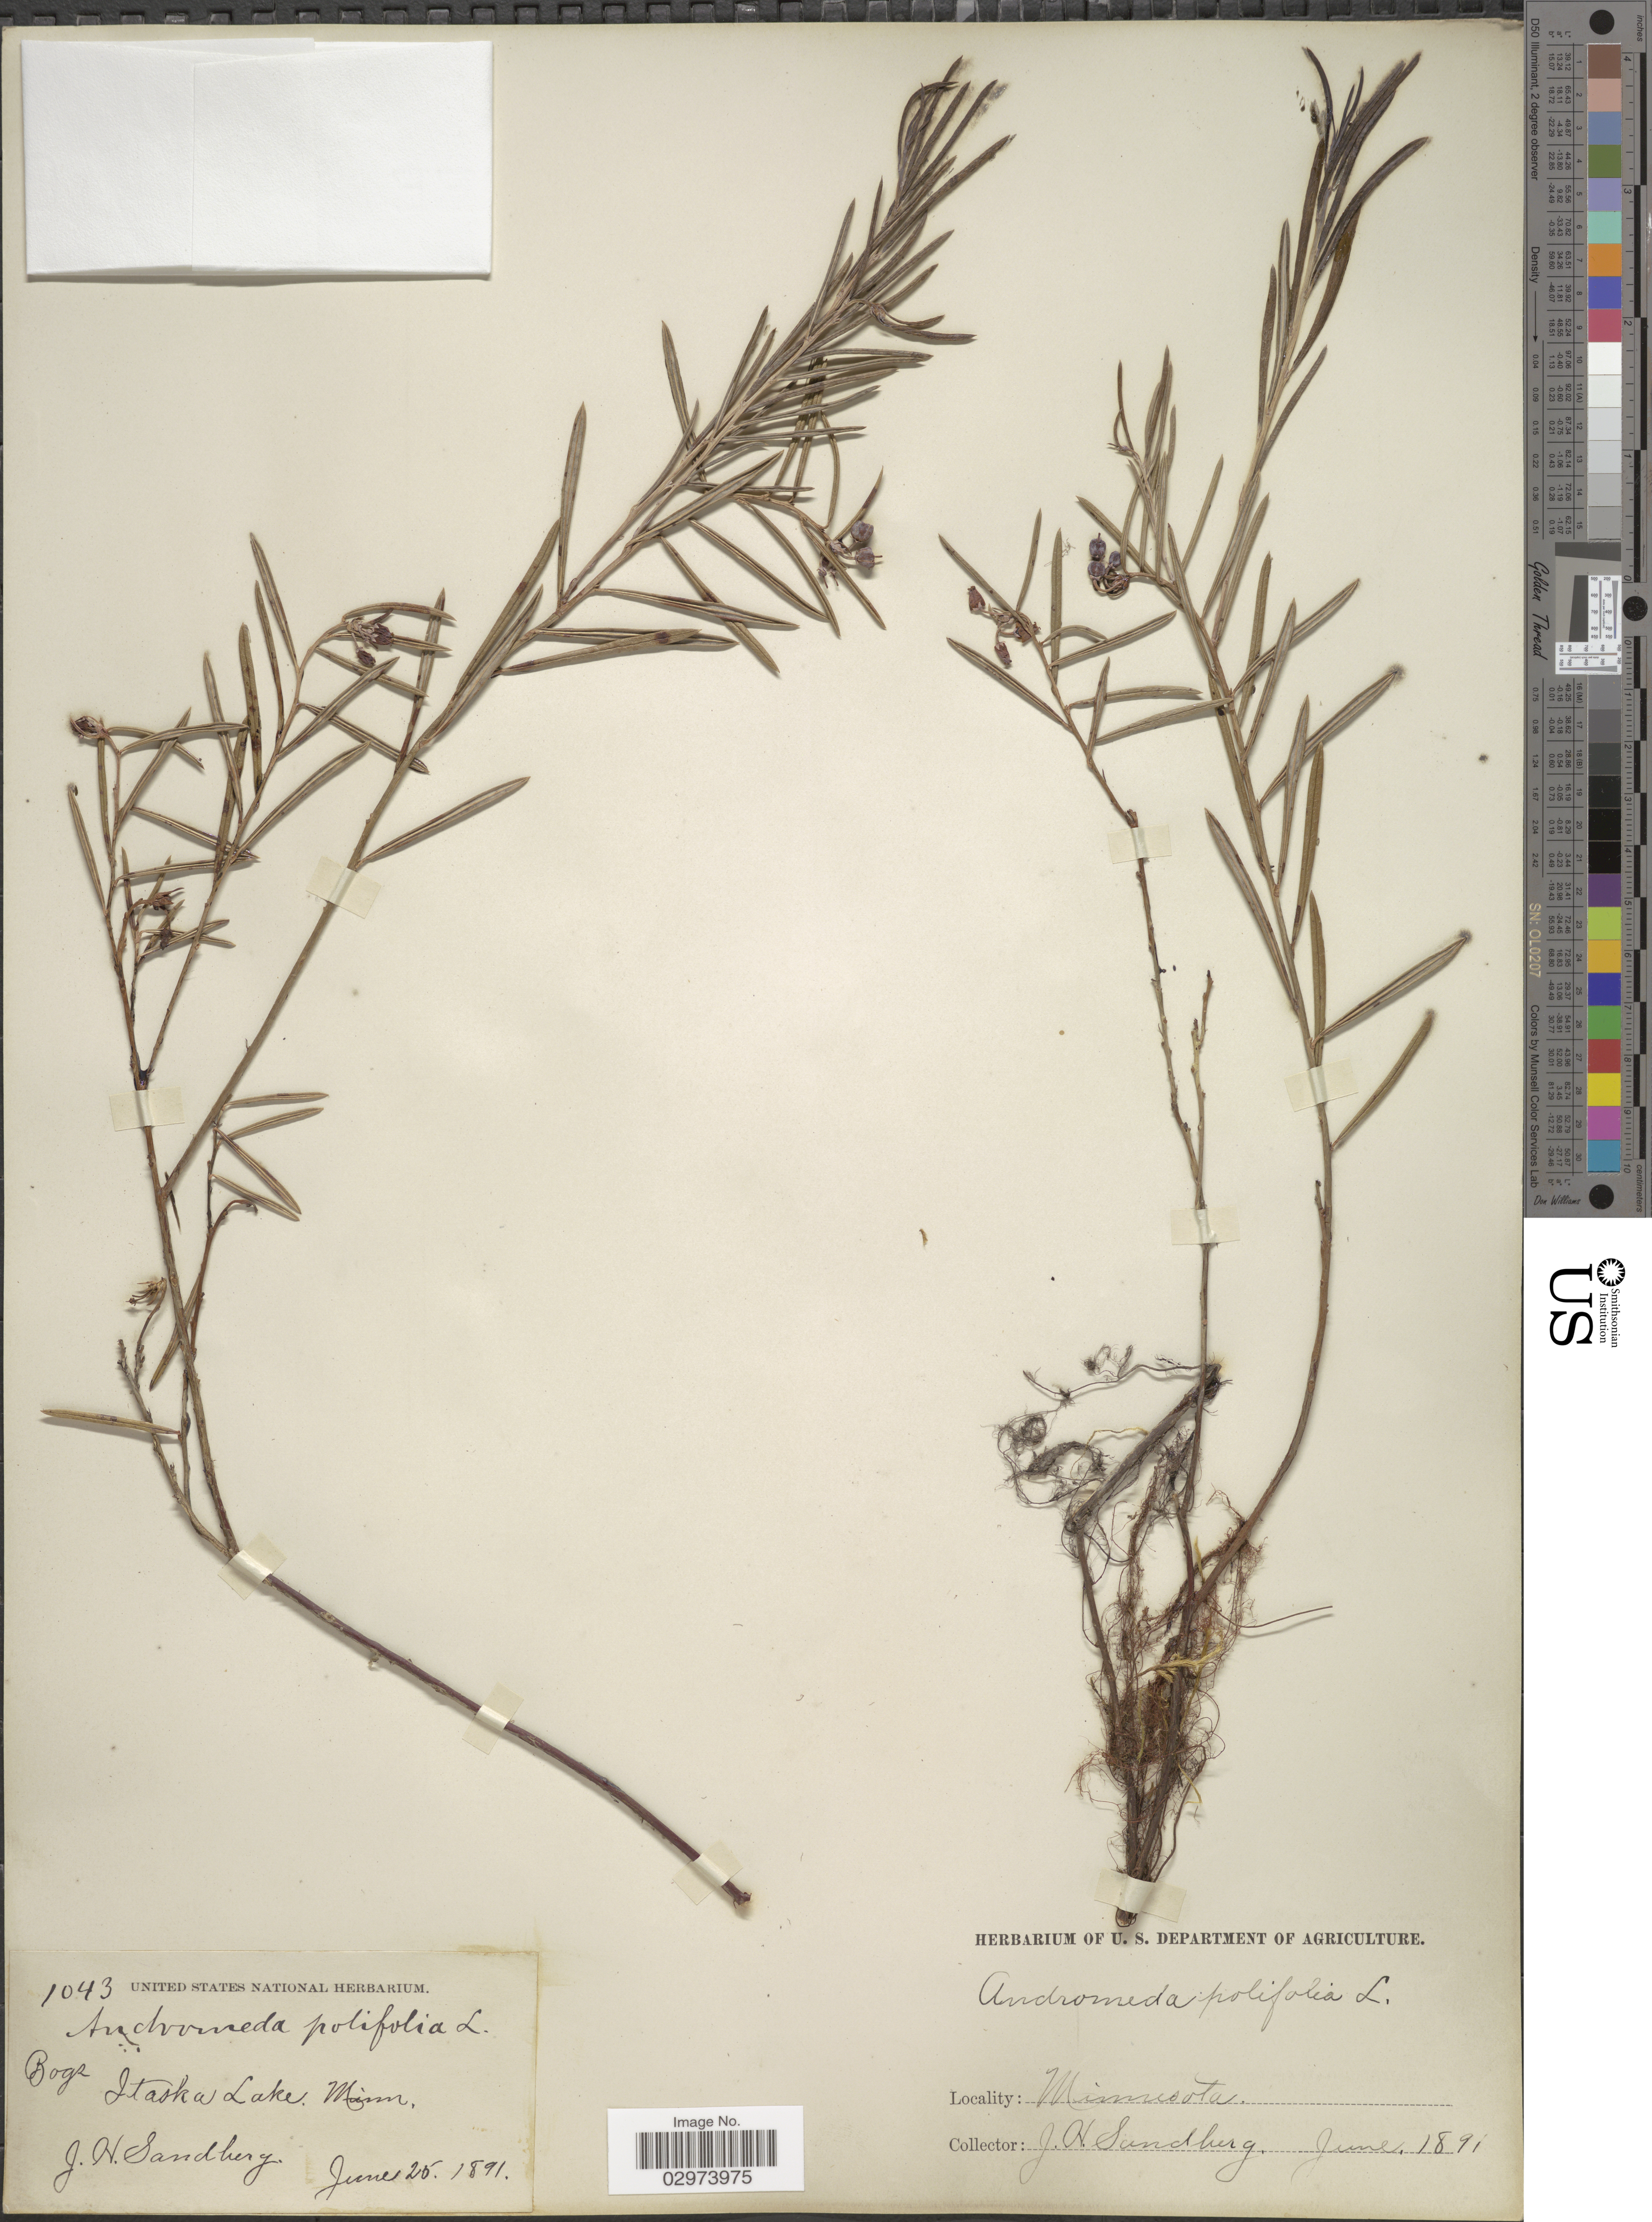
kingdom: Plantae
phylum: Tracheophyta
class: Magnoliopsida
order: Ericales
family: Ericaceae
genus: Andromeda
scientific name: Andromeda polifolia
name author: L.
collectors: J. H. Sandberg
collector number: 1043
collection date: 1891-06-25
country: United States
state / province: Minnesota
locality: Bogs, Itaska Lake, Minn.